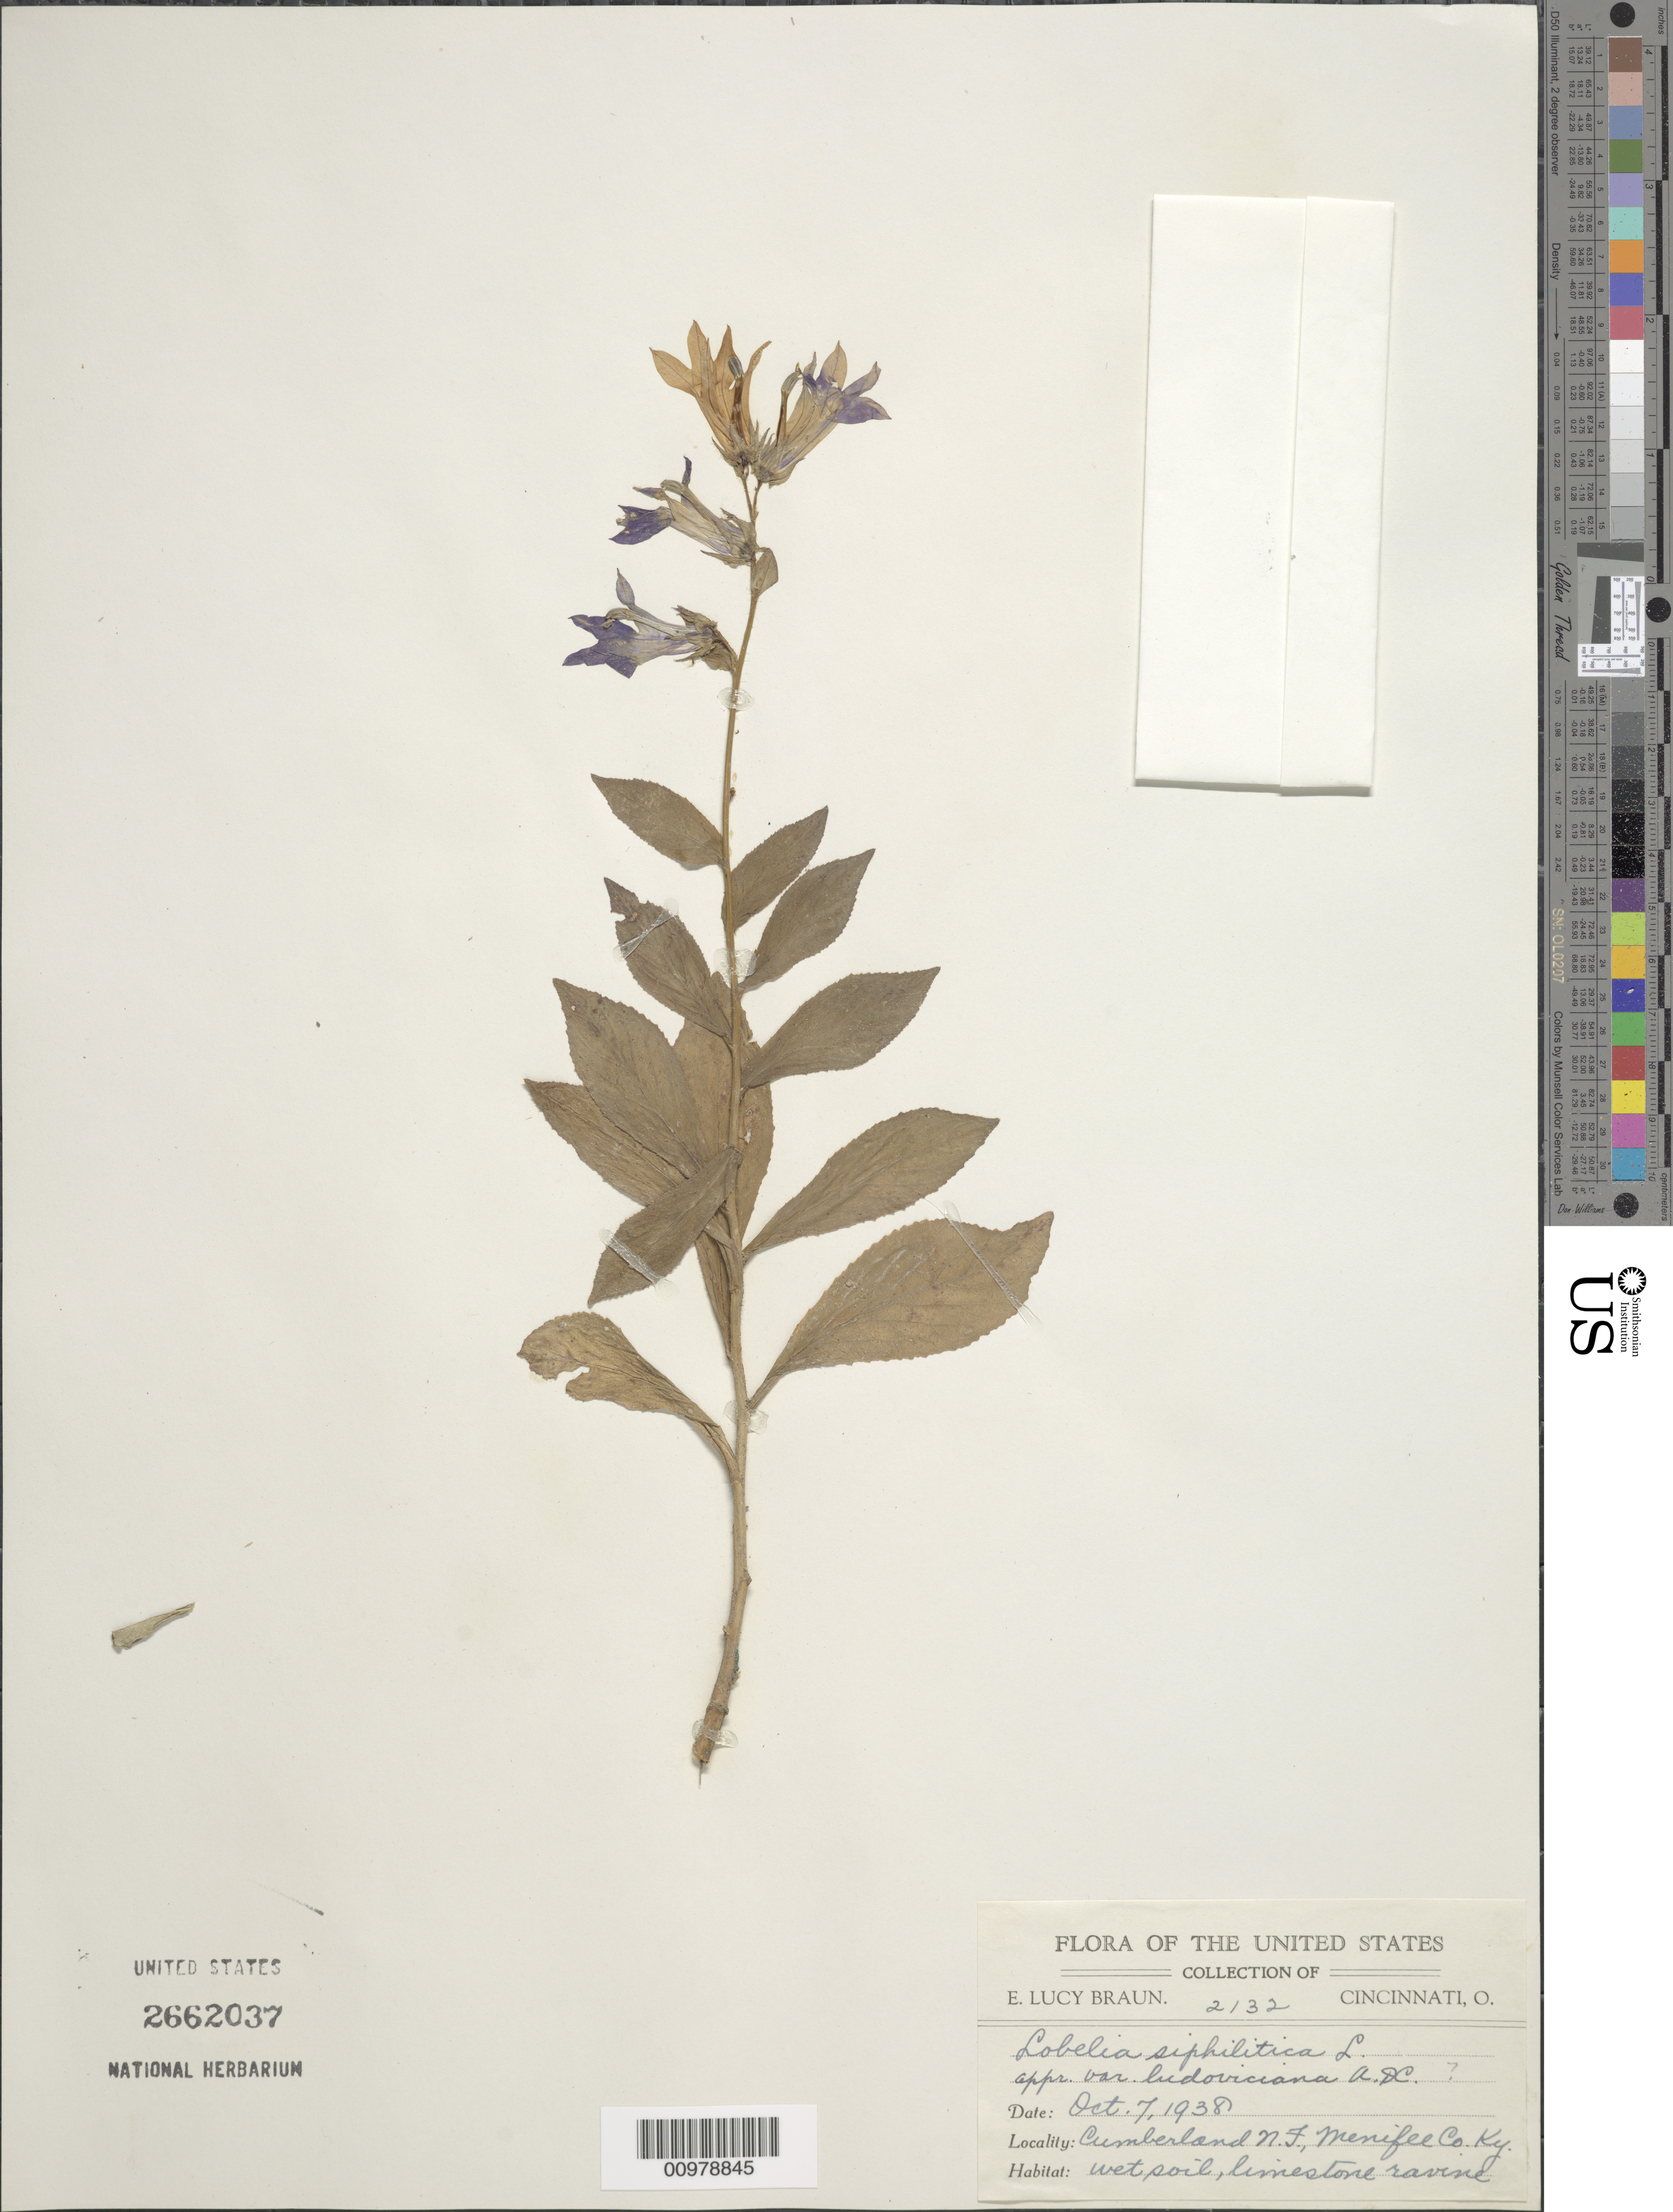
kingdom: Plantae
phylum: Tracheophyta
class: Magnoliopsida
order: Asterales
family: Campanulaceae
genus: Lobelia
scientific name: Lobelia siphilitica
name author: L.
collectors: E. L. Braun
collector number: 2132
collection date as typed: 07 Oct 1938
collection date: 1938-10-07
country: United States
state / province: Kentucky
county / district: Menifee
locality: Cumberland N.F.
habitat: wet soil, limestone ravine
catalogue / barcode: US 2662037